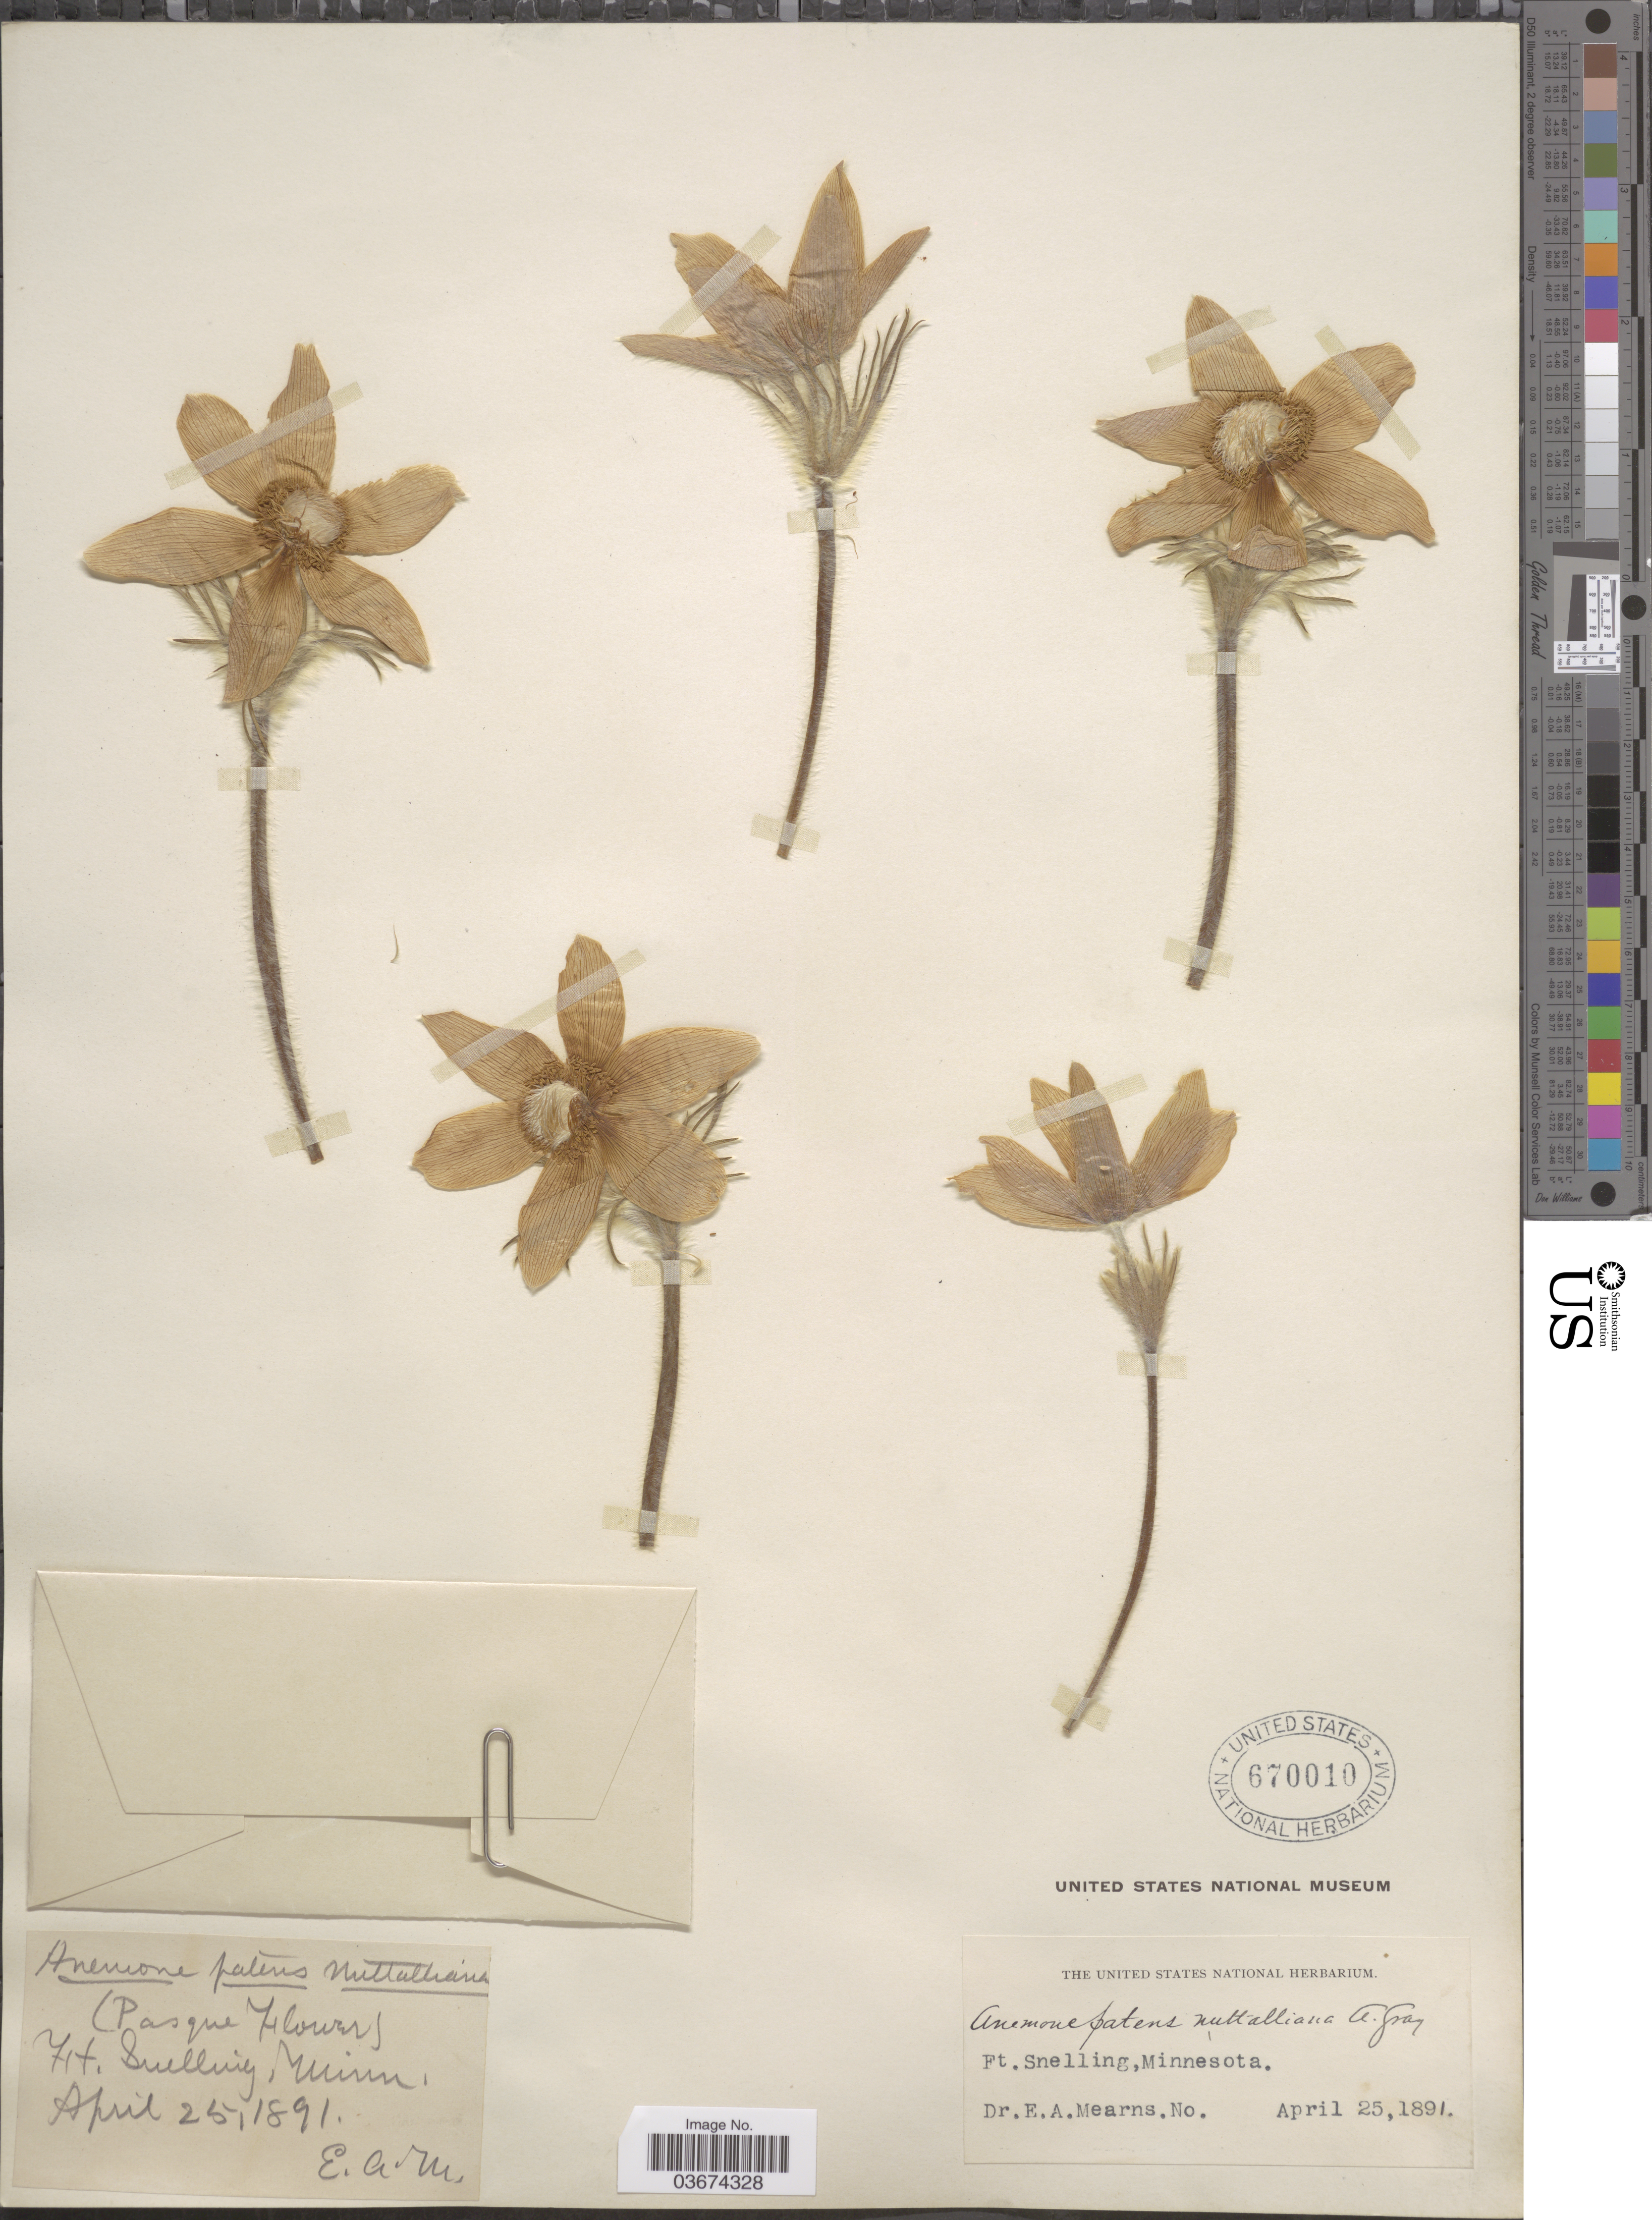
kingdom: Plantae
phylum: Tracheophyta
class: Magnoliopsida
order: Ranunculales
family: Ranunculaceae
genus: Pulsatilla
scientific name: Pulsatilla nuttalliana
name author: (DC.) Bercht. & J. Presl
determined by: Strong, Mark T., (BOT), Smithsonian Institution - National Museum of Natural History (UNITED STATES)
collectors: E. A. Mearns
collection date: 1891-04-25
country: United States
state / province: Minnesota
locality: Ft. Snelling.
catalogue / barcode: US 670010